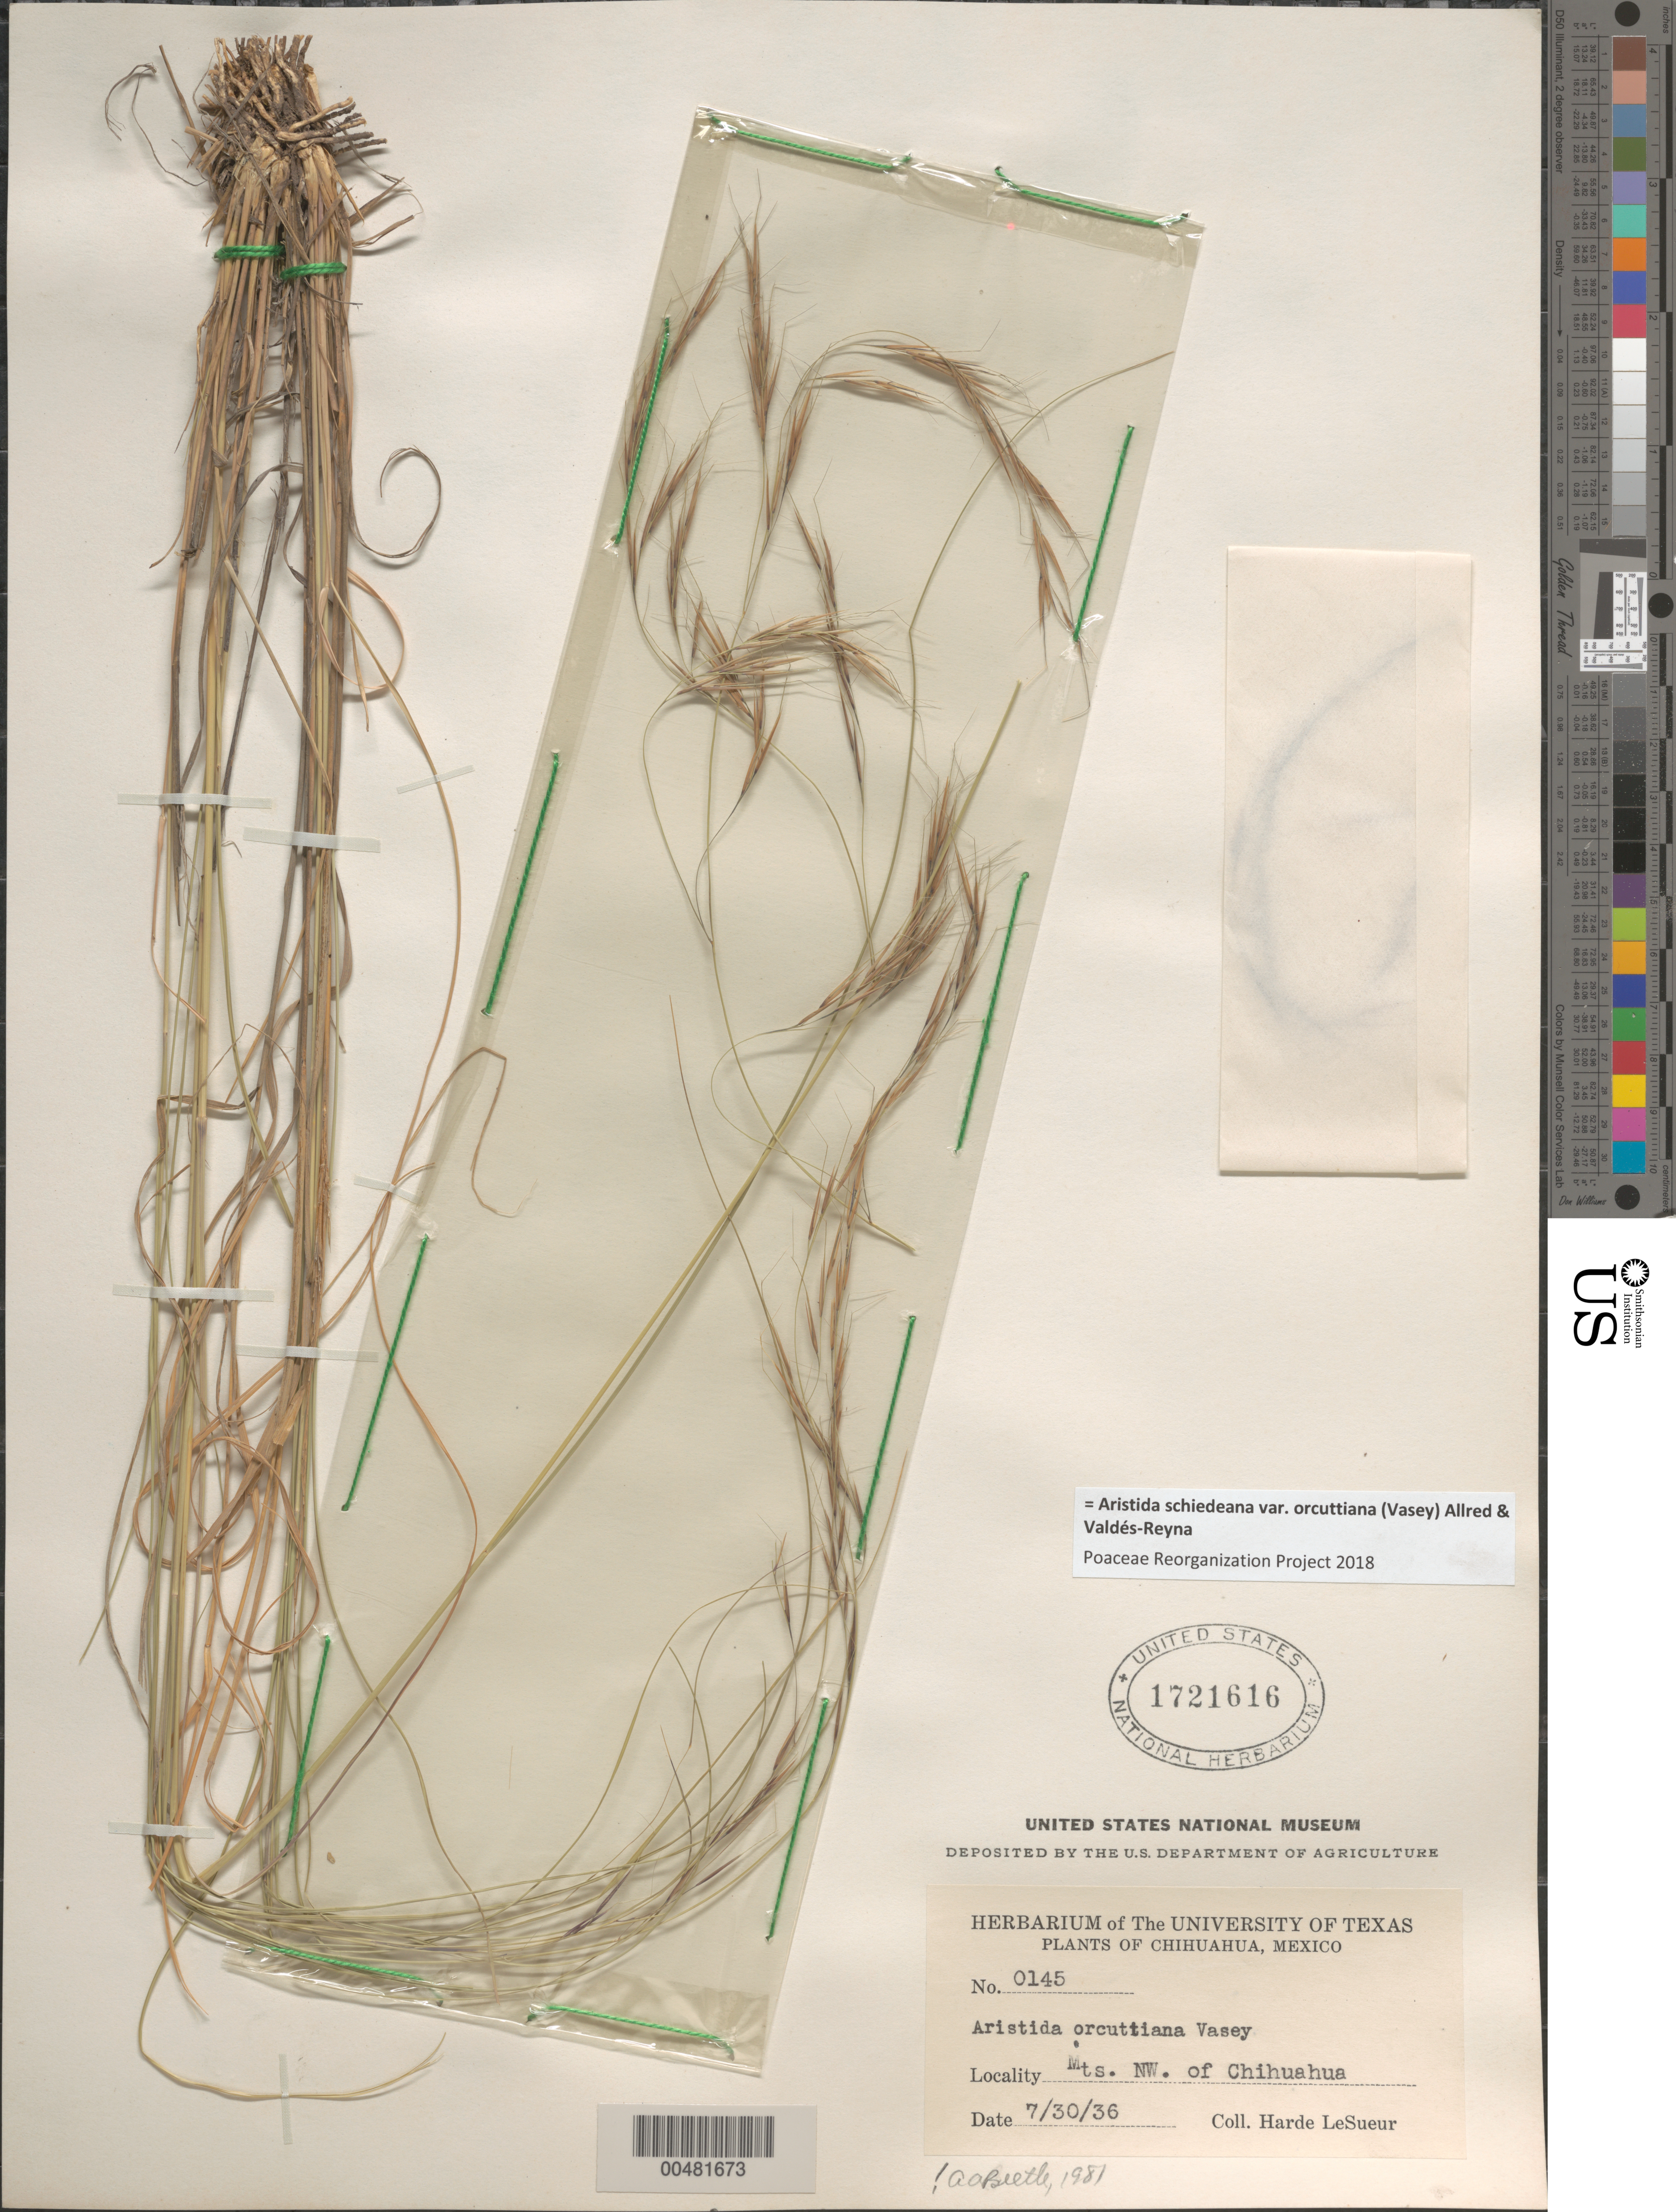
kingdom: Plantae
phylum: Tracheophyta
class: Liliopsida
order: Poales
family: Poaceae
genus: Aristida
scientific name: Aristida schiedeana var. orcuttiana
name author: (Vasey) Allred & Valdés-Reyna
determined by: Poaceae Reorganization Project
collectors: D. H. LeSueur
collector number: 0145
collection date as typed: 30 Jul 1936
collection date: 1936-07-30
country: Mexico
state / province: Chihuahua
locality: Mts NW of Chihuahua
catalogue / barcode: US 1721616